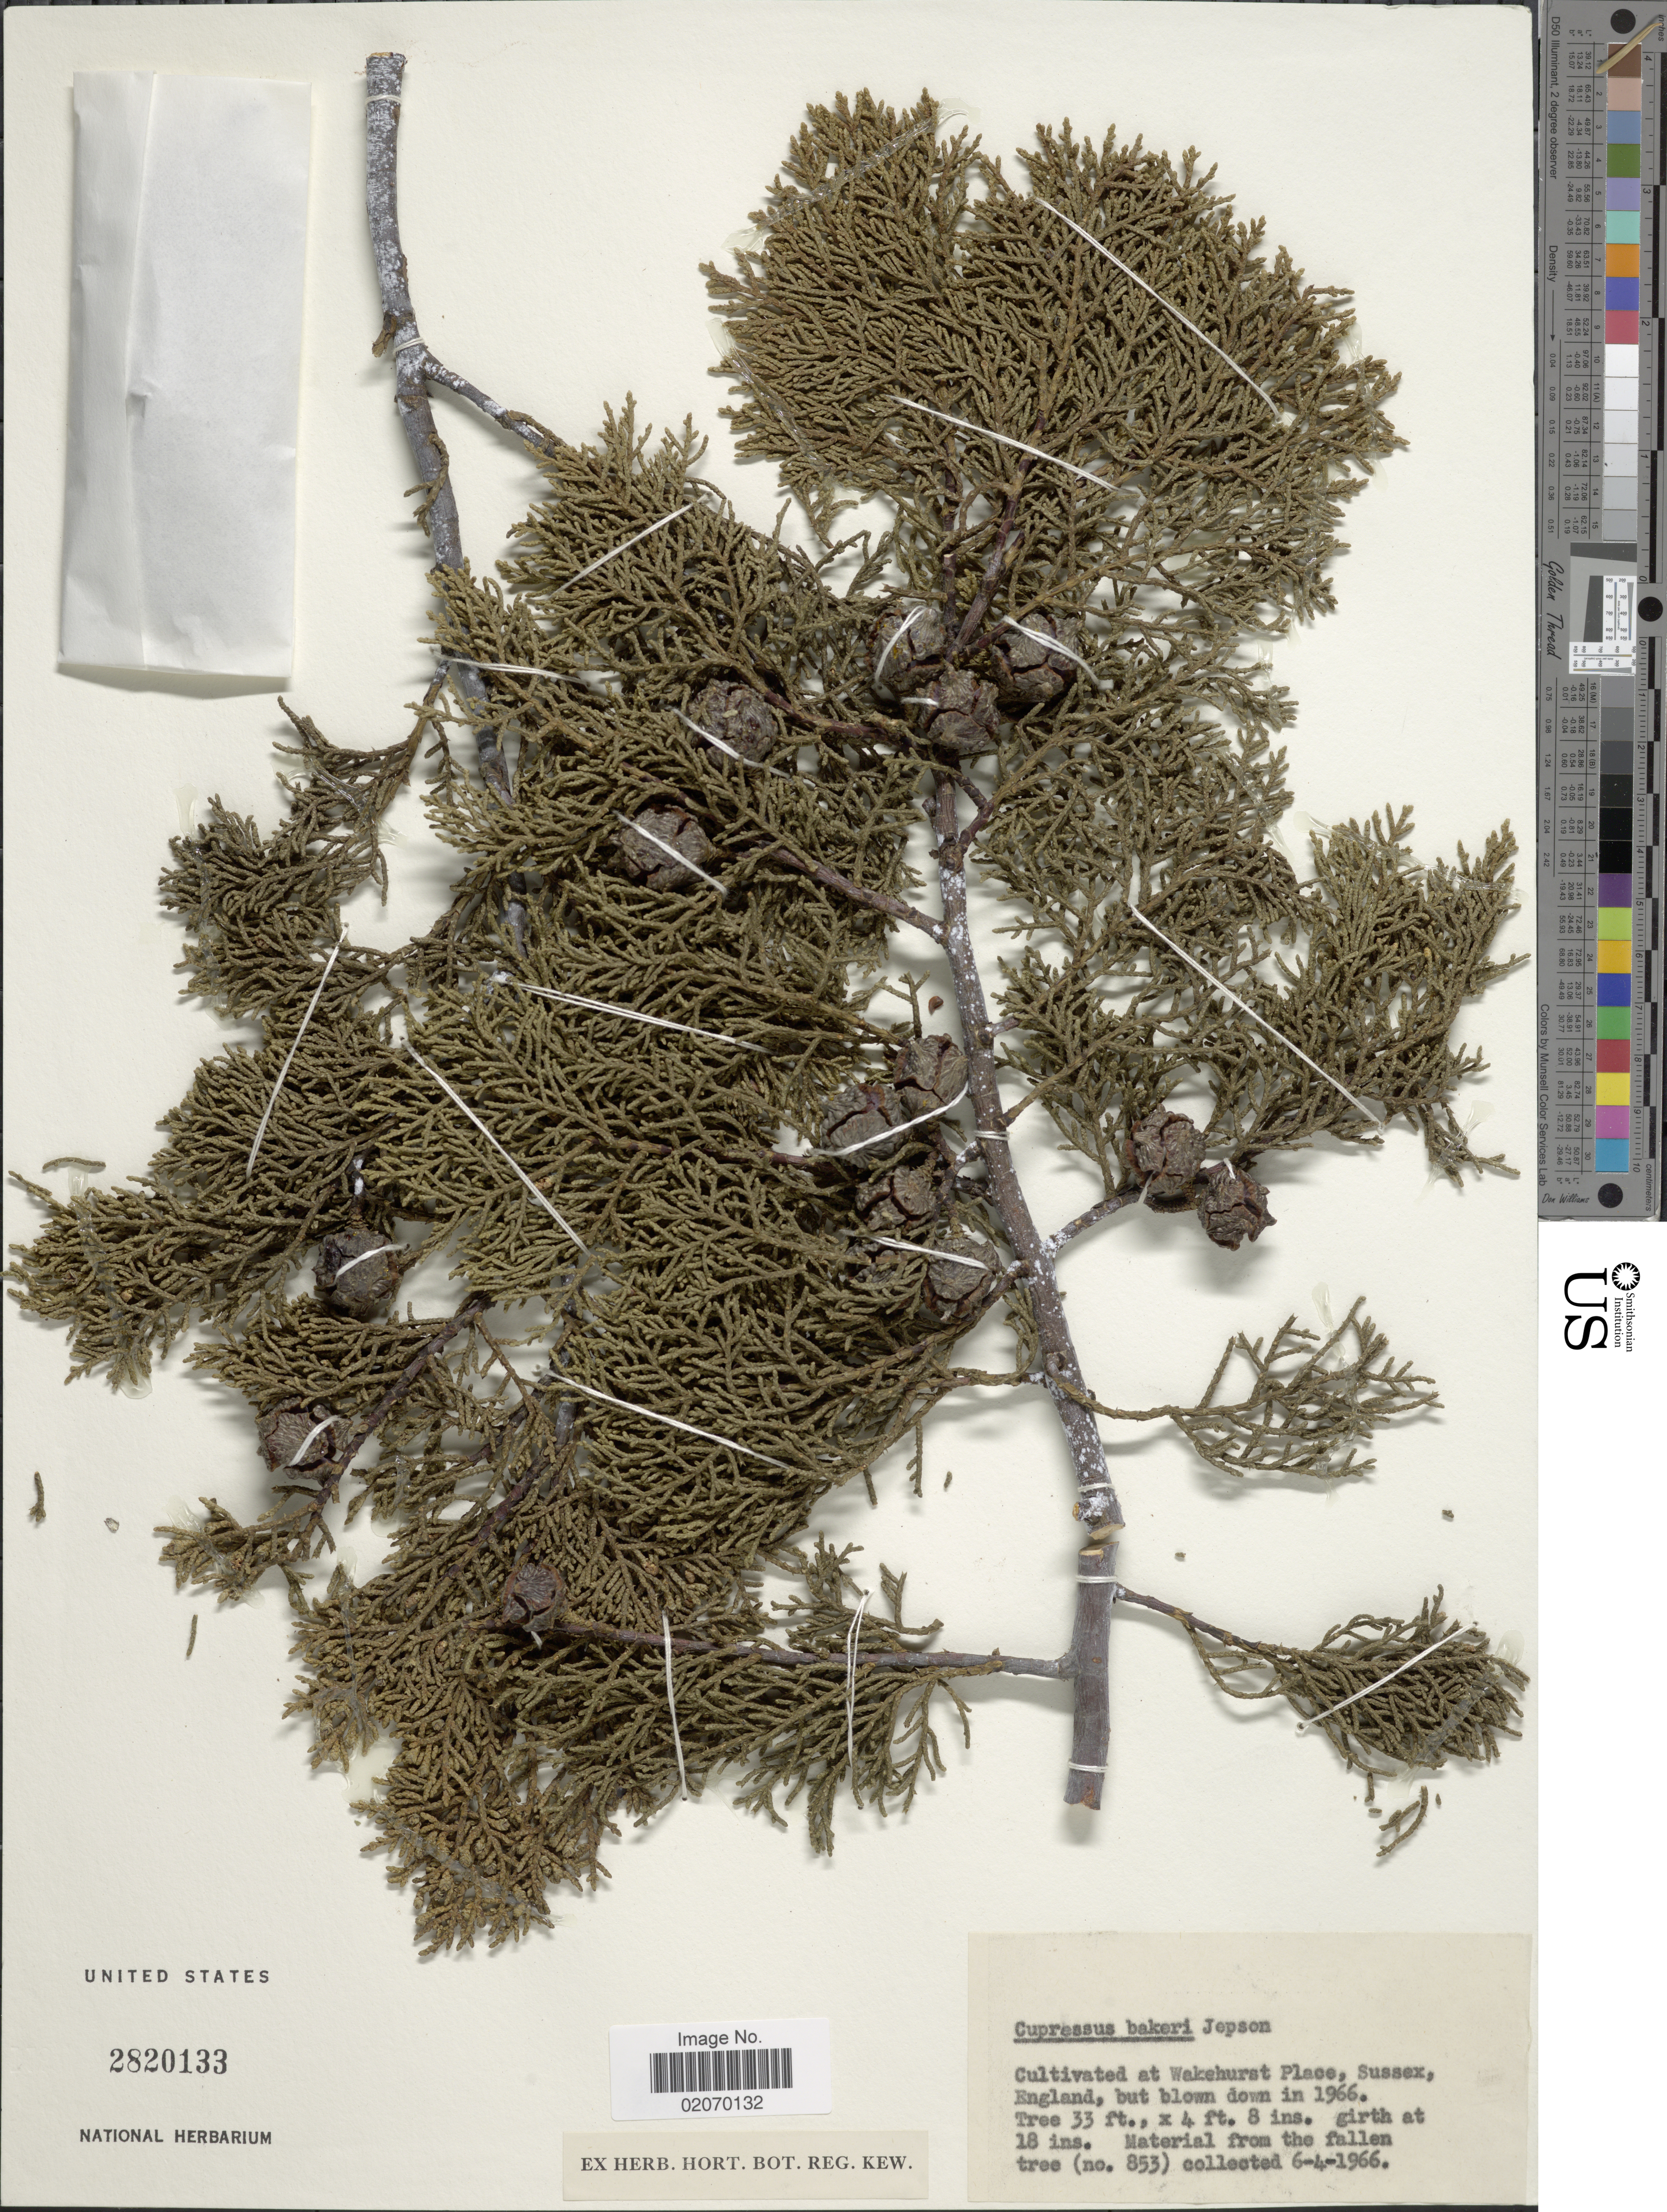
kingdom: Plantae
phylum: Tracheophyta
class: Pinopsida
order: Pinales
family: Cupressaceae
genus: Hesperocyparis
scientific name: Hesperocyparis bakeri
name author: (Jeps.) Bartel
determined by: (US) Smithsonian Institution - National Museum of Natural History - Department of Botany (UNITED STATES)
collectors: ex herb. Hort. Reg. Kew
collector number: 853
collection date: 1966-06-04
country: United Kingdom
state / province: England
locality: Wakehurst Place, Sussex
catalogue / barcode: US 2820133